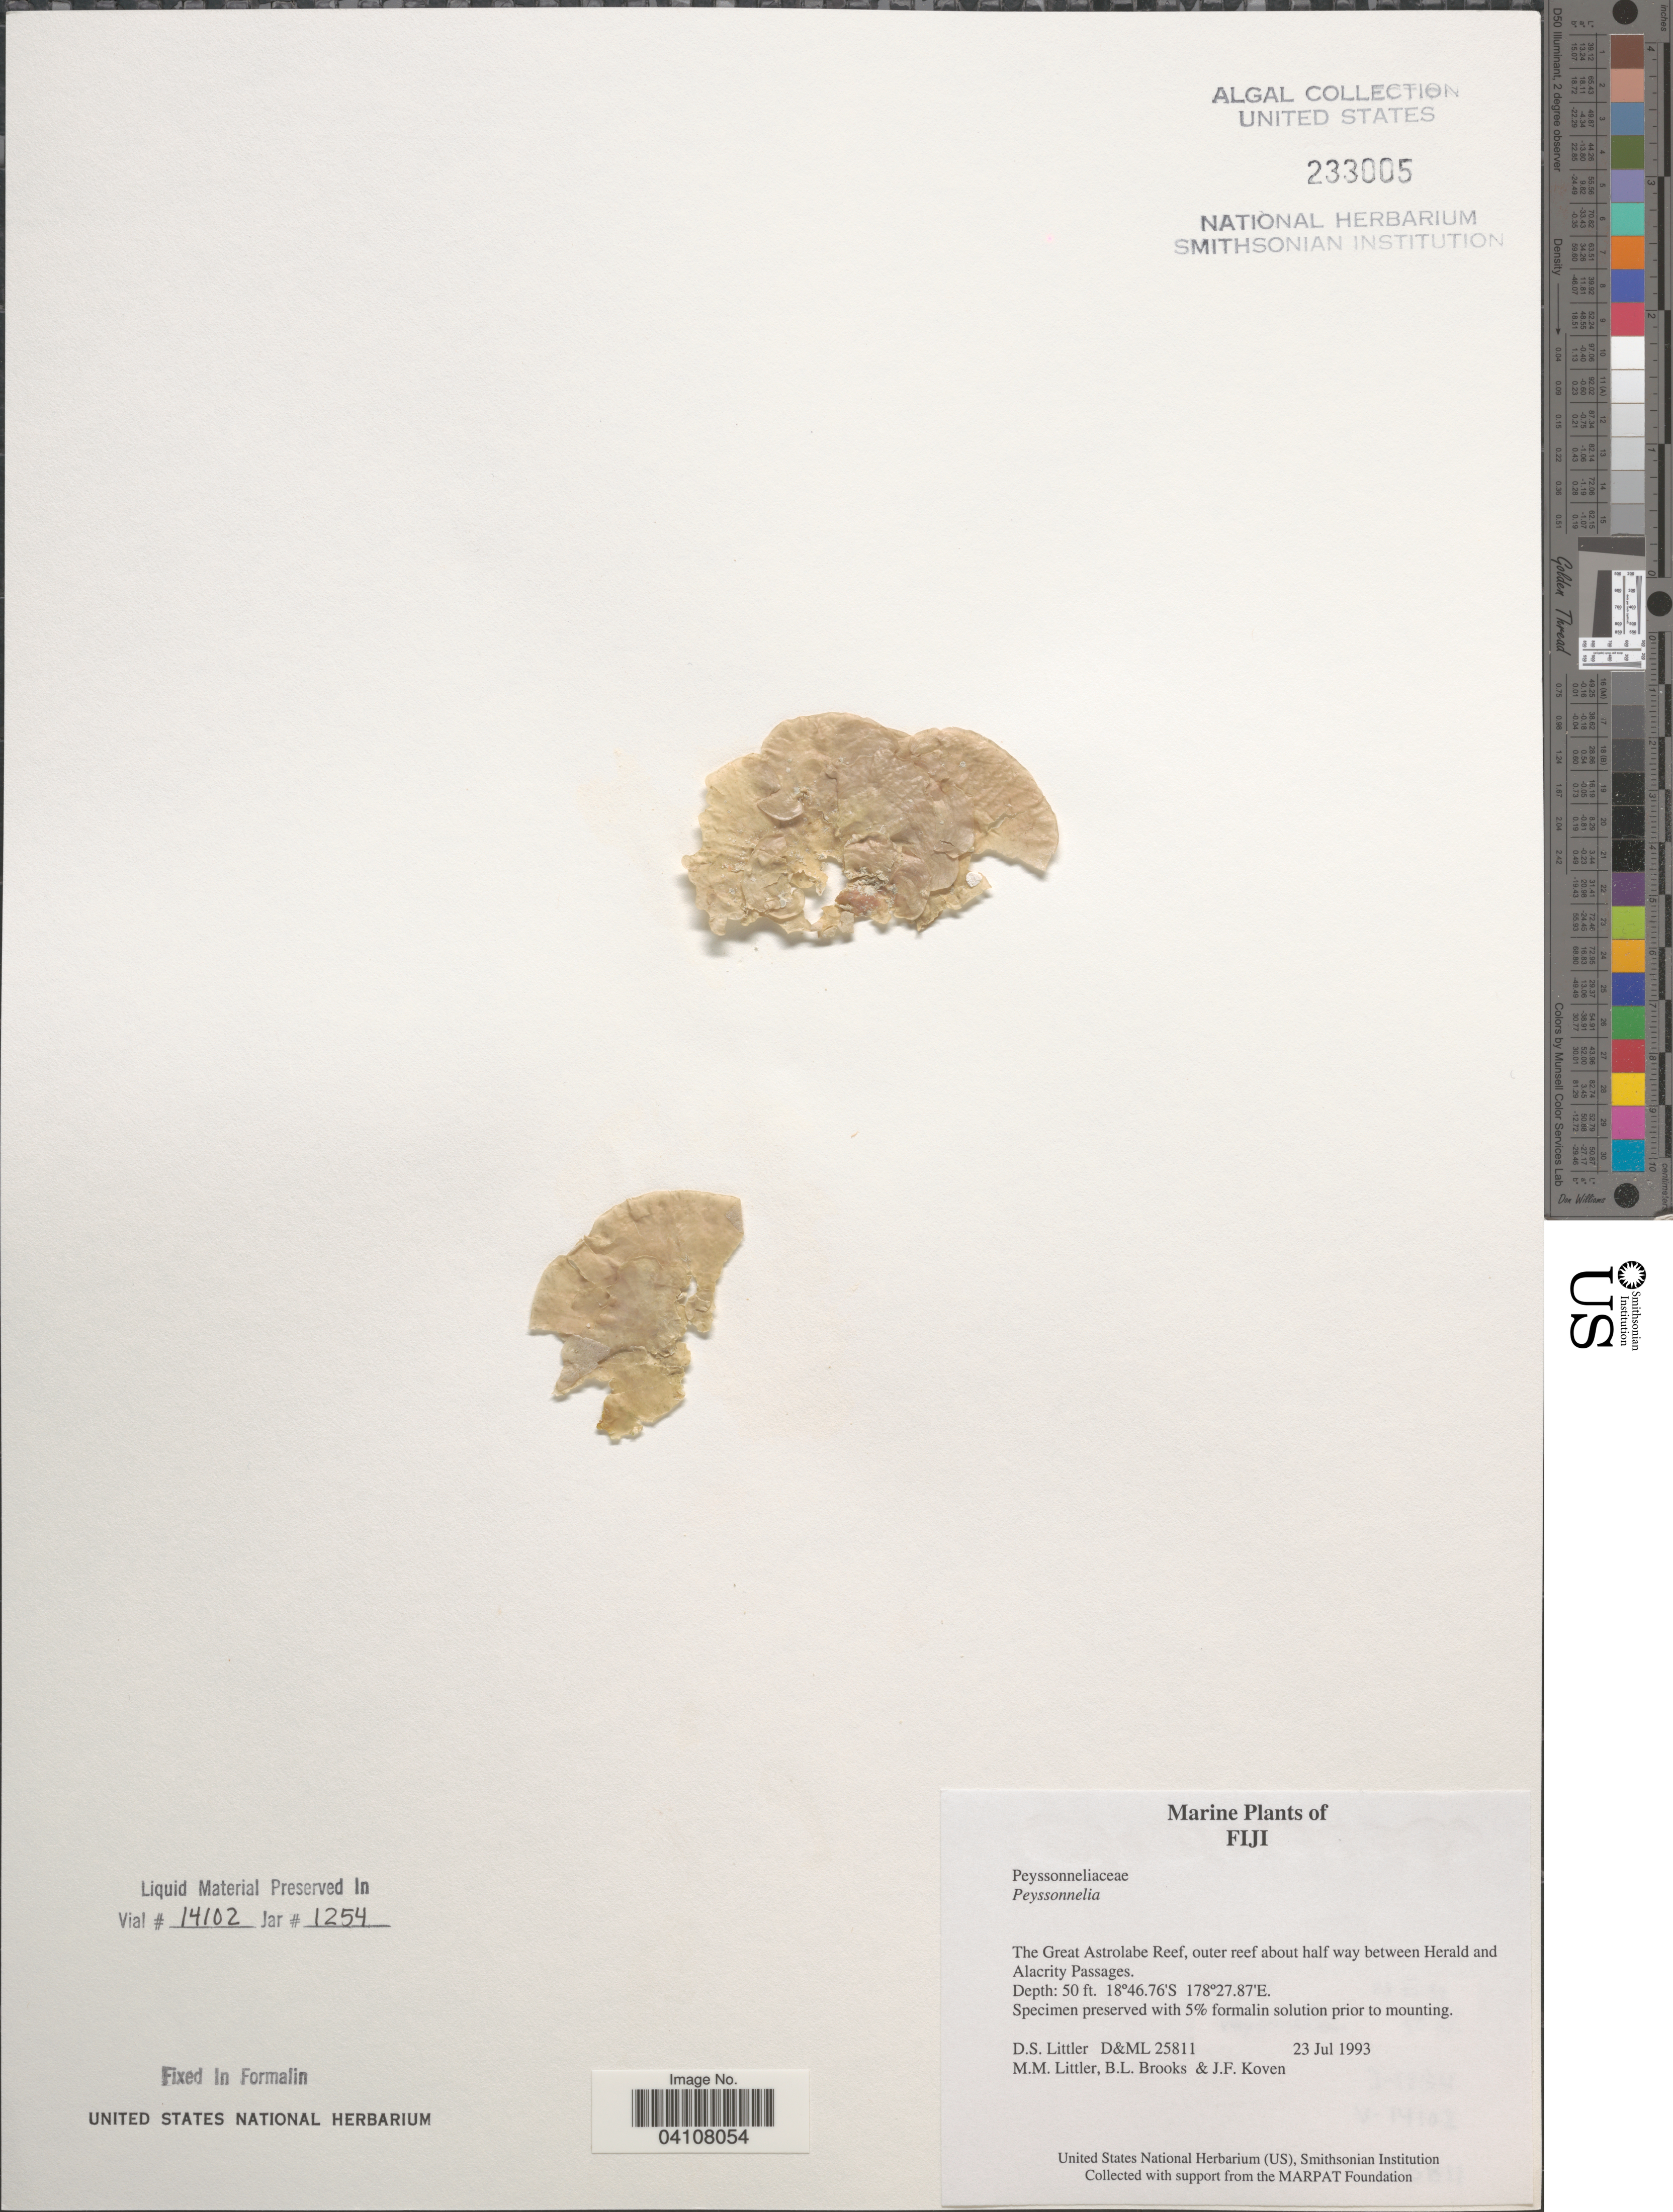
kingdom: Plantae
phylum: Rhodophyta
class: Florideophyceae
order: Peyssonneliales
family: Peyssonneliaceae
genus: Peyssonnelia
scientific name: Peyssonnelia sp.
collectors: D. S. Littler, B. Brooks & J. Koven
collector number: D&ML25811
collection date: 1993-07-23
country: Fiji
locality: The Great Astrolabe Reef, outer reef about half way between Herald and Alacrity Passages.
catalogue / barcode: US 233005